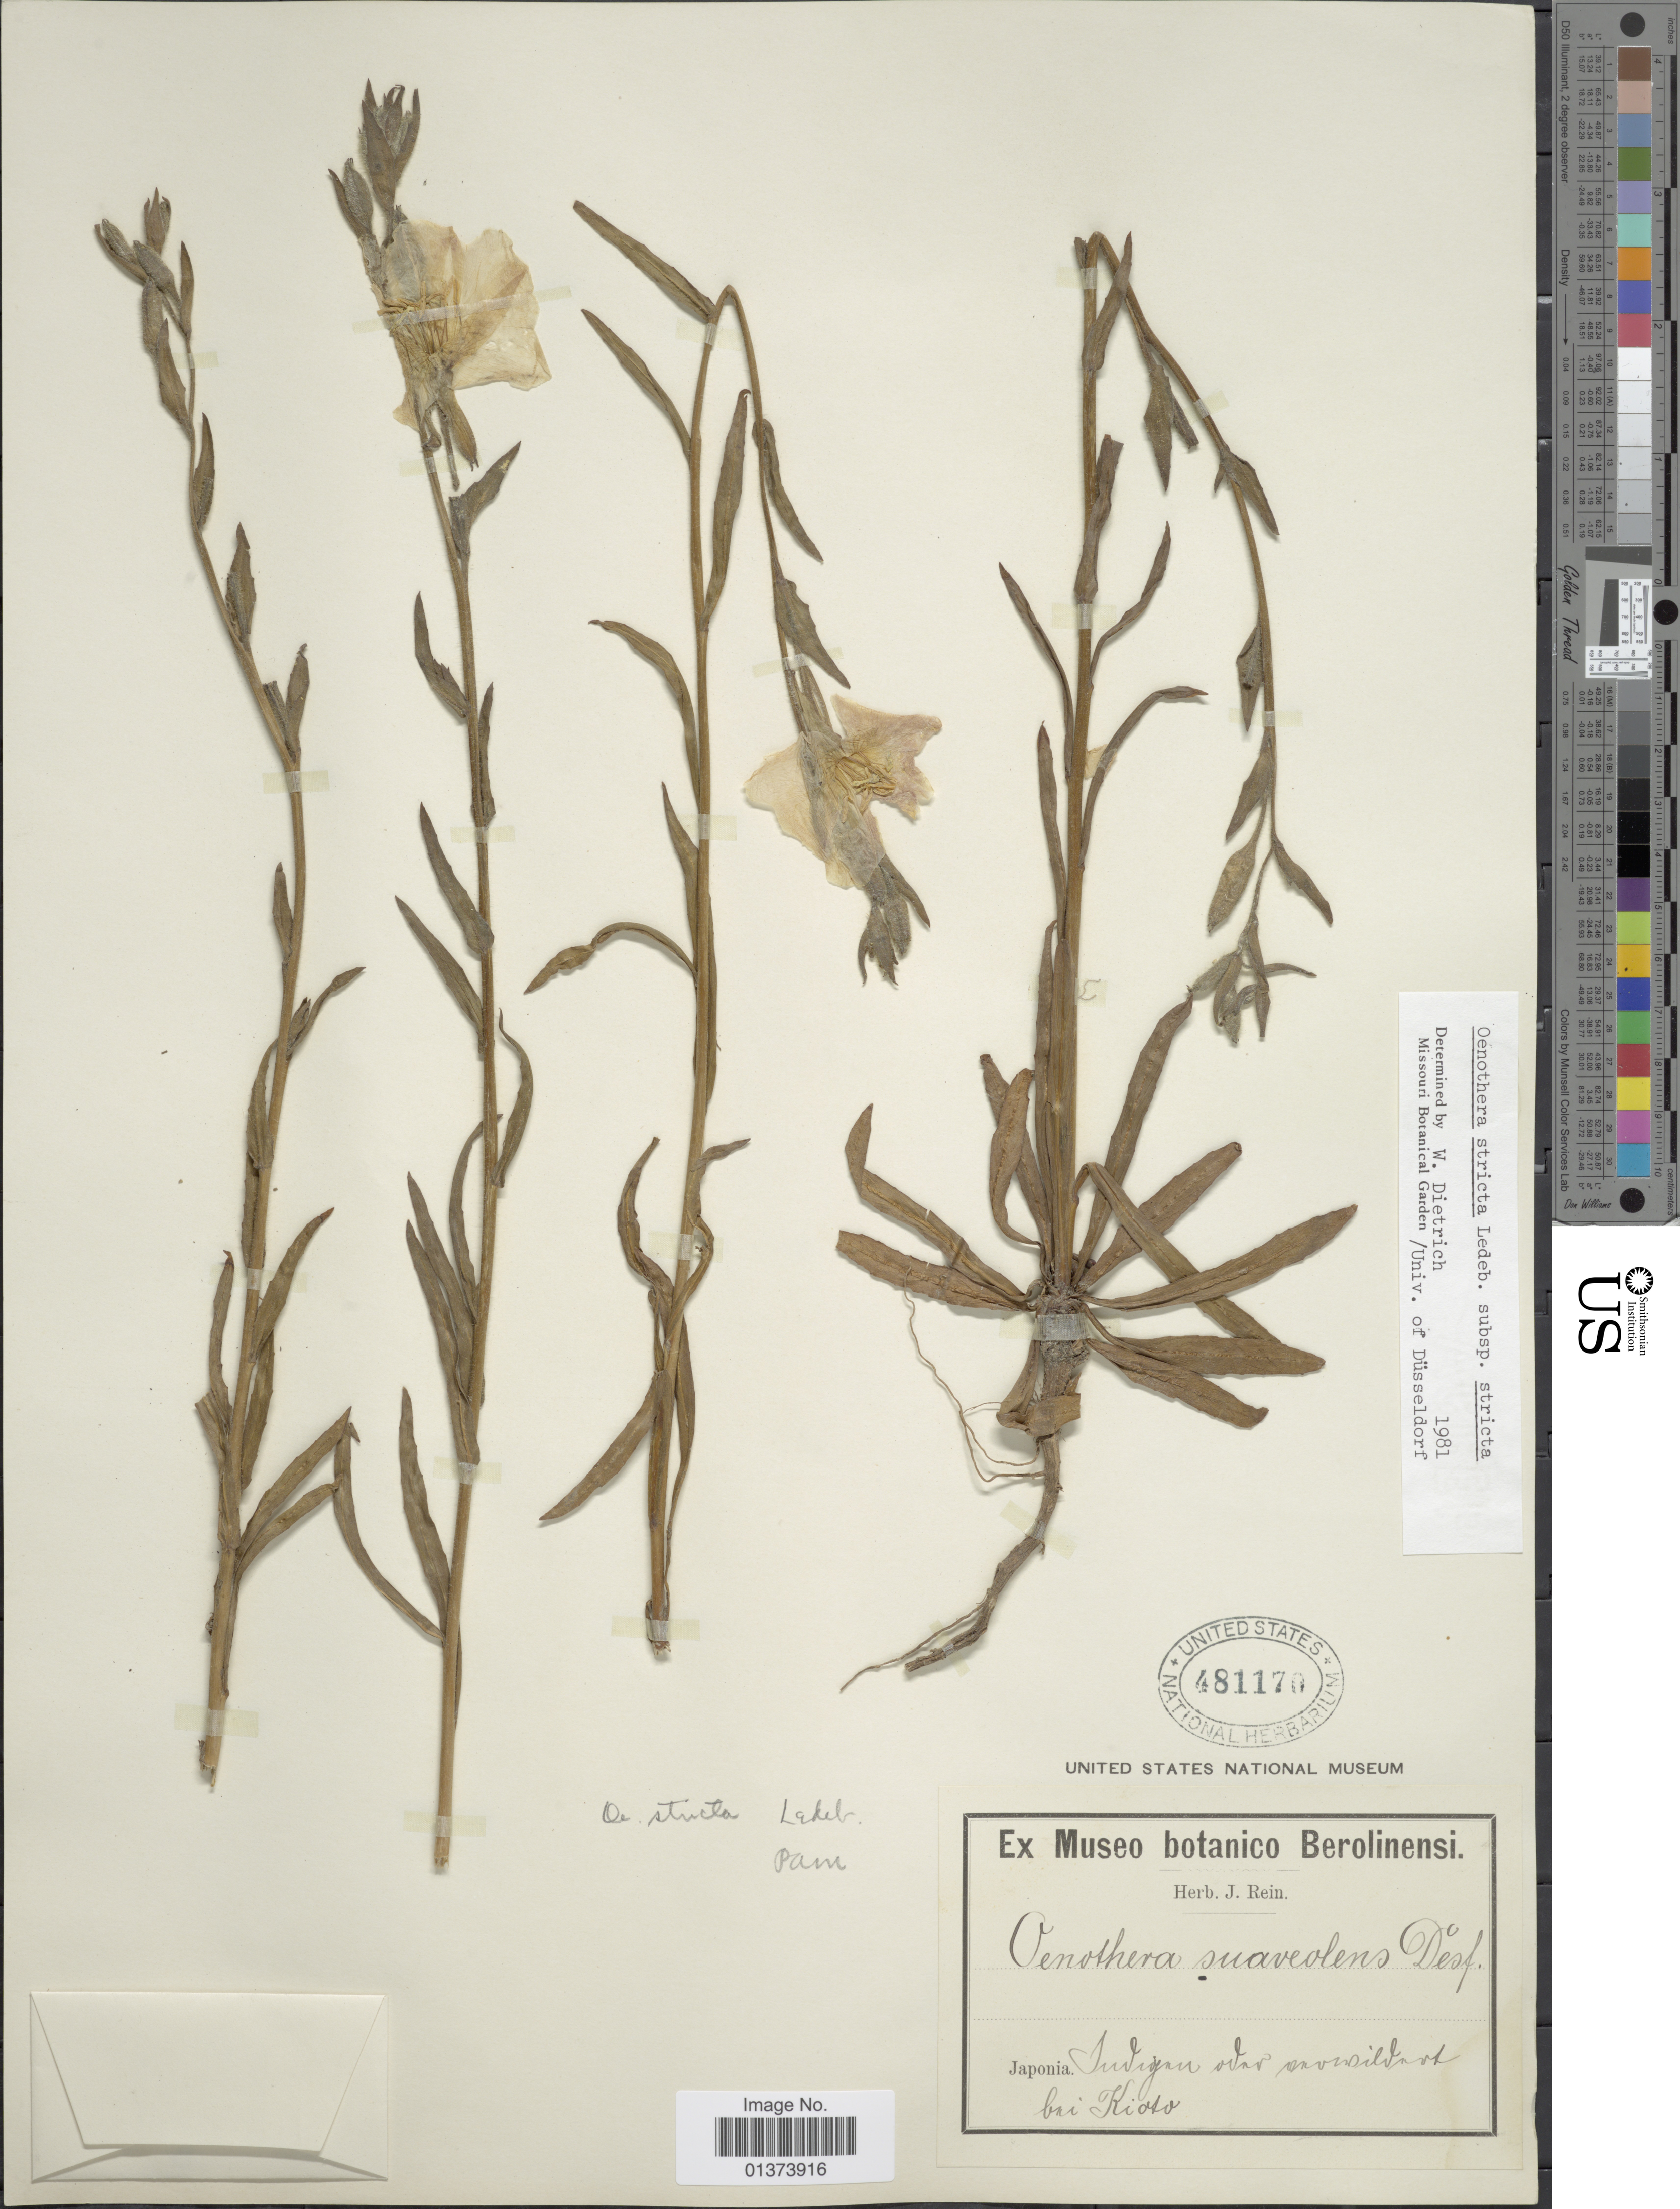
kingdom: Plantae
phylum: Tracheophyta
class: Magnoliopsida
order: Myrtales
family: Onagraceae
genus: Oenothera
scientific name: Oenothera stricta subsp. stricta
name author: Ledeb. ex Link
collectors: ex herb. J. Rein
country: Japan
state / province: Kyoto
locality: Japonia, Indigan odav [illegible text] bai Kioto.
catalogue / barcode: US 481170